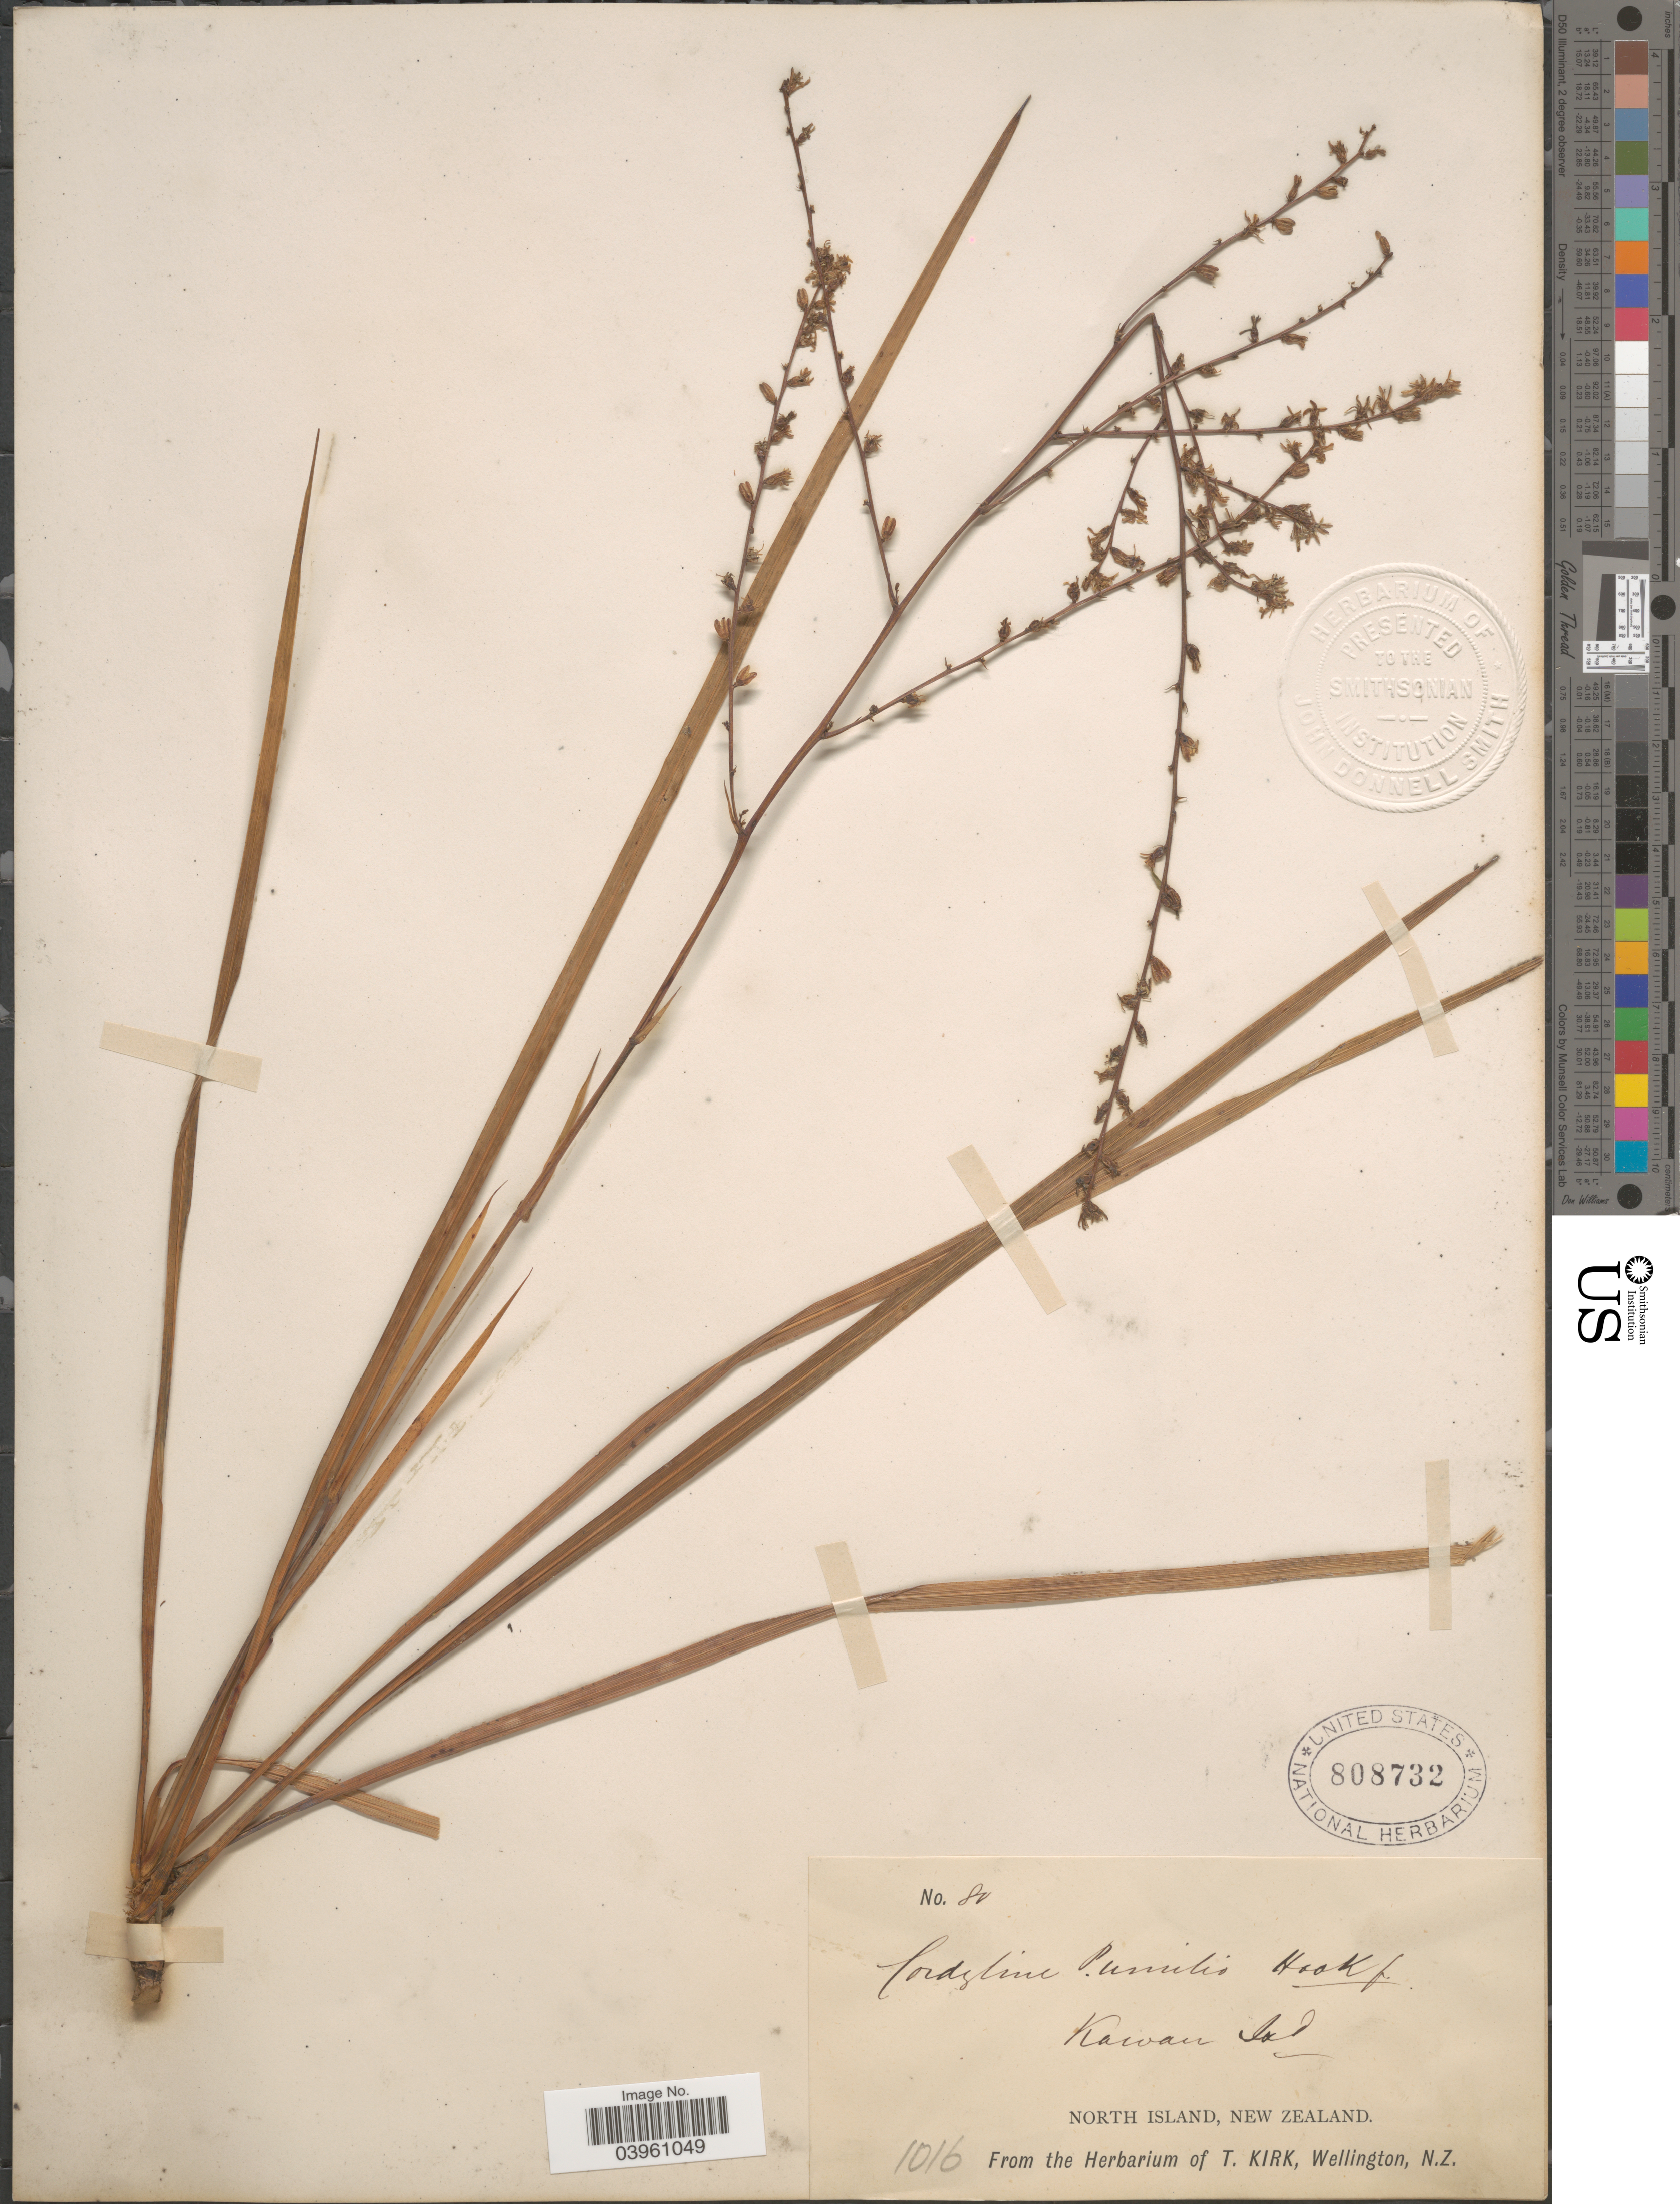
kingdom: Plantae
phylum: Tracheophyta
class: Liliopsida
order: Asparagales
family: Asparagaceae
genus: Cordyline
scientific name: Cordyline pumilio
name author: Hook. f.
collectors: ex herb. T. Kirk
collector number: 80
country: New Zealand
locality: Kawau Isd. North Island.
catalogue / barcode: US 808732